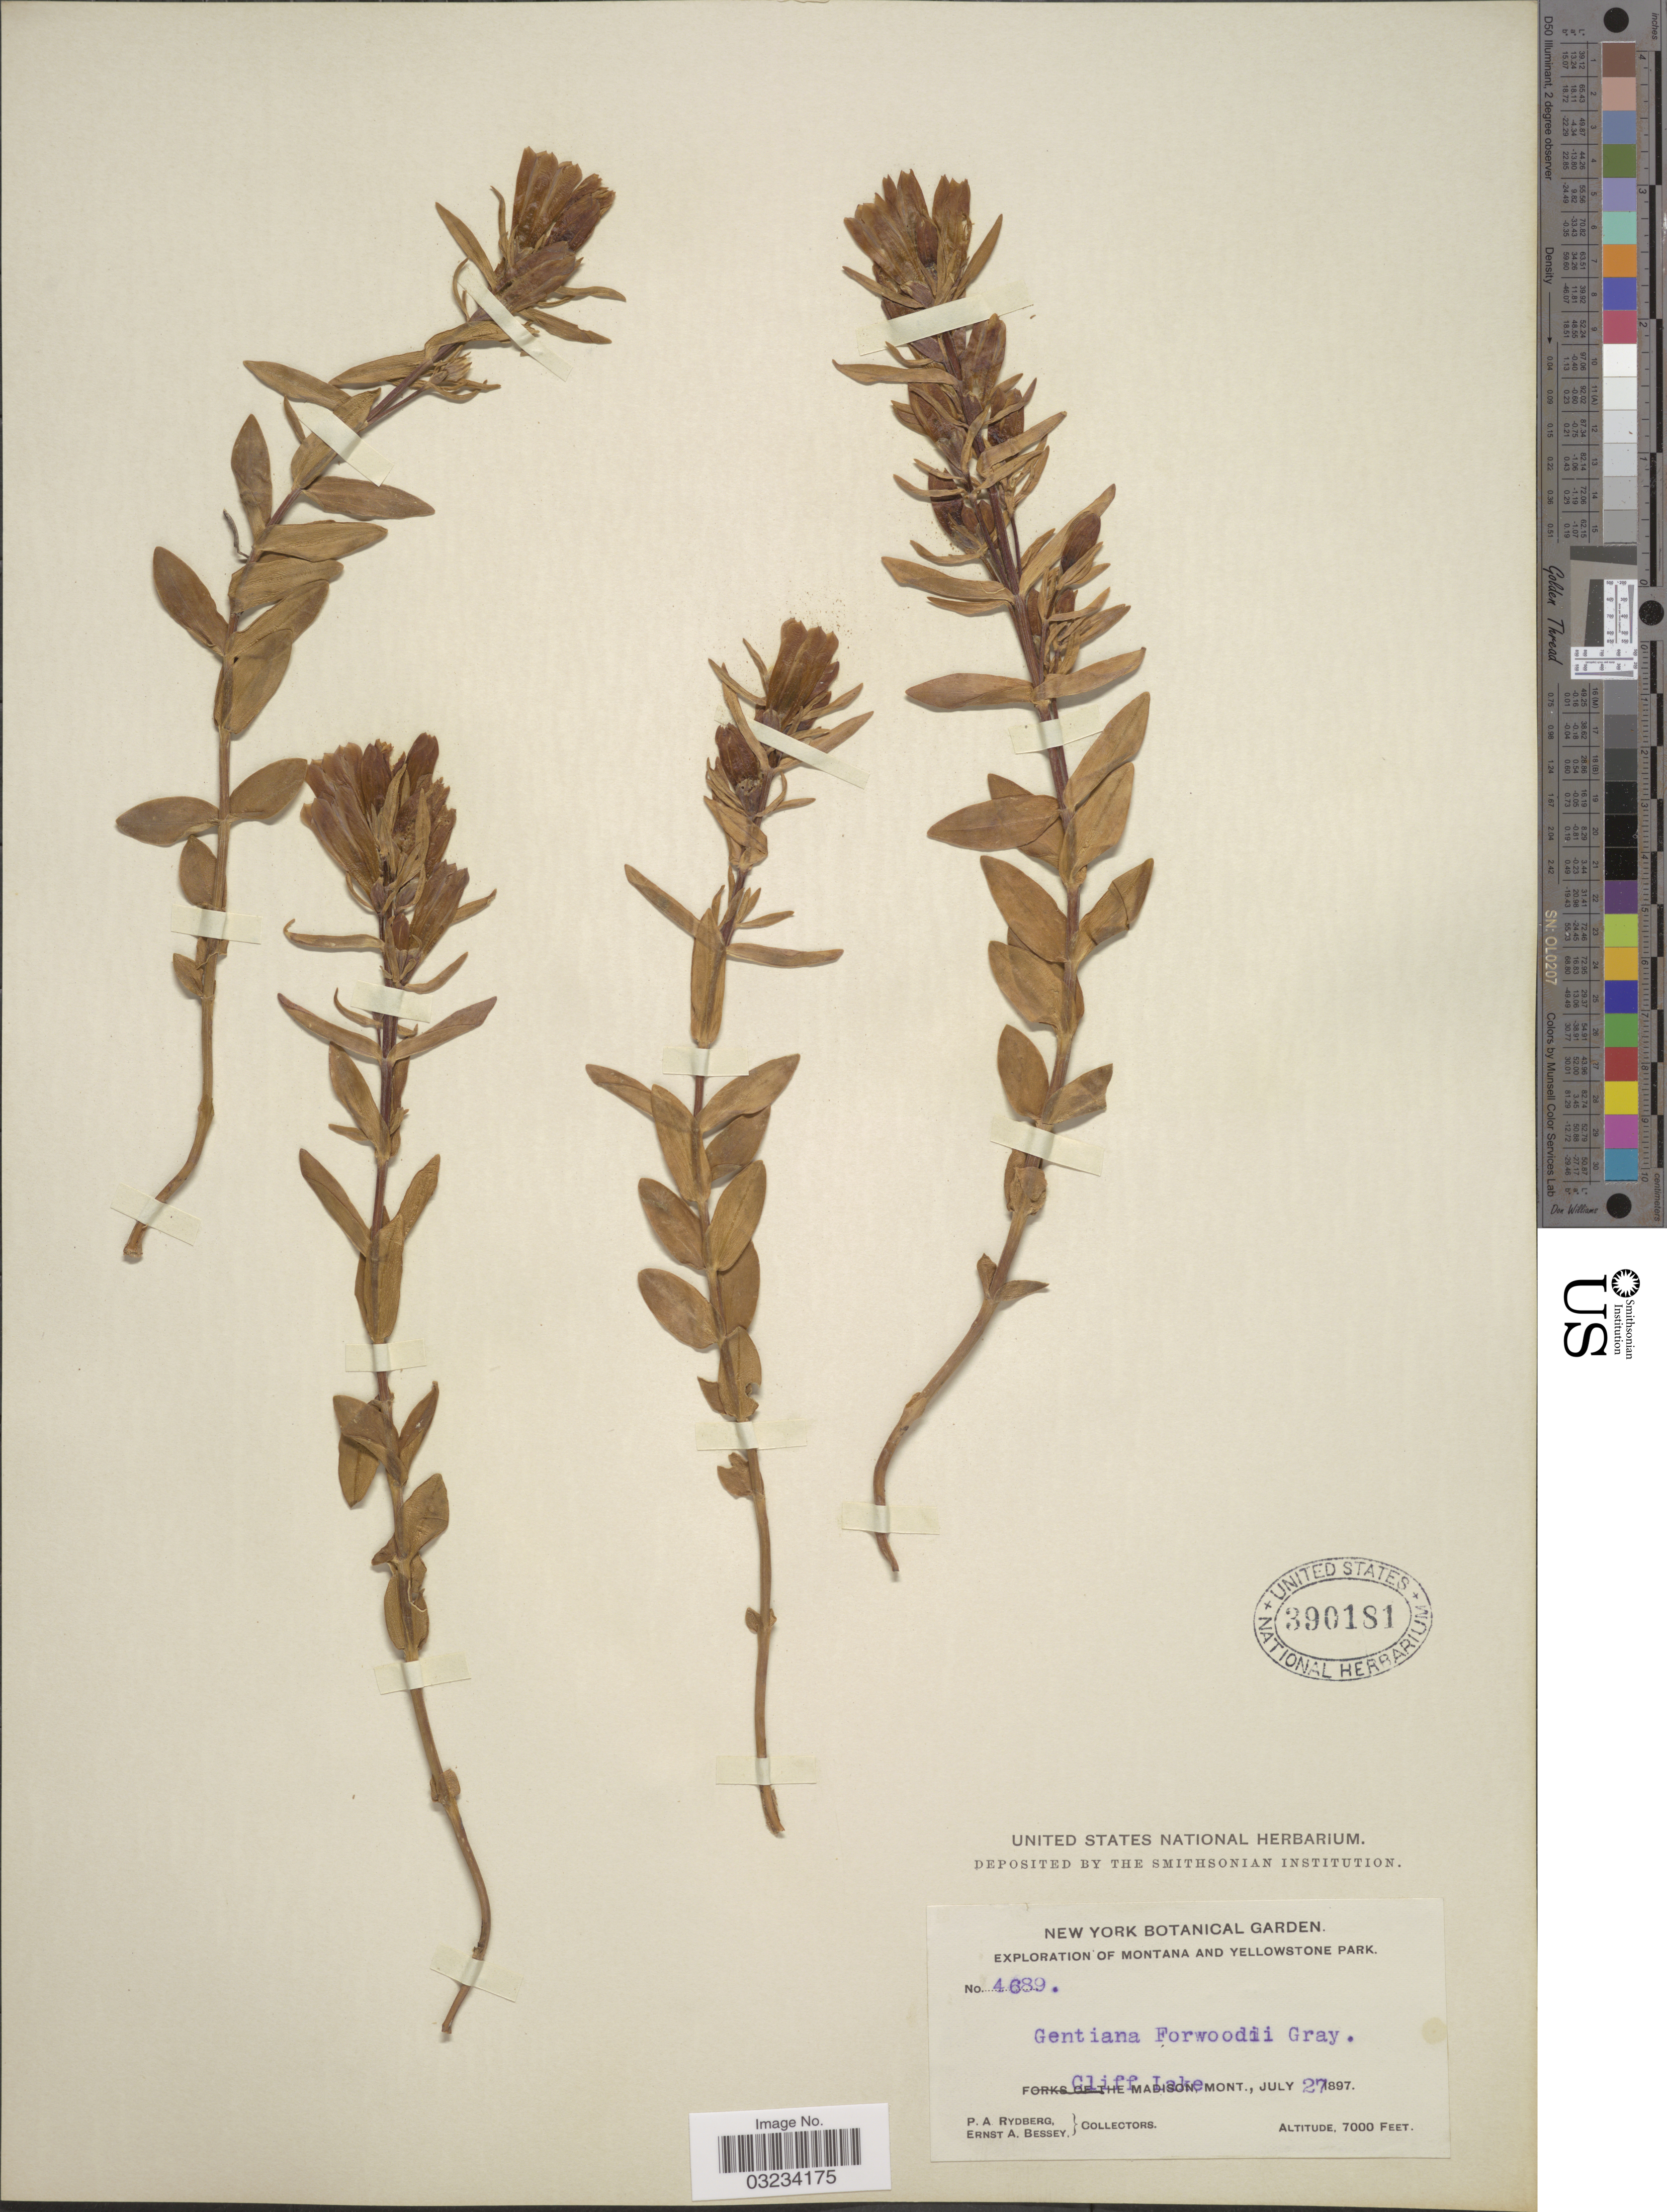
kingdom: Plantae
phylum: Tracheophyta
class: Magnoliopsida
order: Gentianales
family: Gentianaceae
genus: Gentiana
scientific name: Gentiana forwoodii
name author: A. Gray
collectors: P. A. Rydberg & E. A. Bessey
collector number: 4689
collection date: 1897-07-27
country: United States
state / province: Montana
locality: Montana and Yellowstone Park. Cliff Lake.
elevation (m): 2134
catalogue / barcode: US 390181